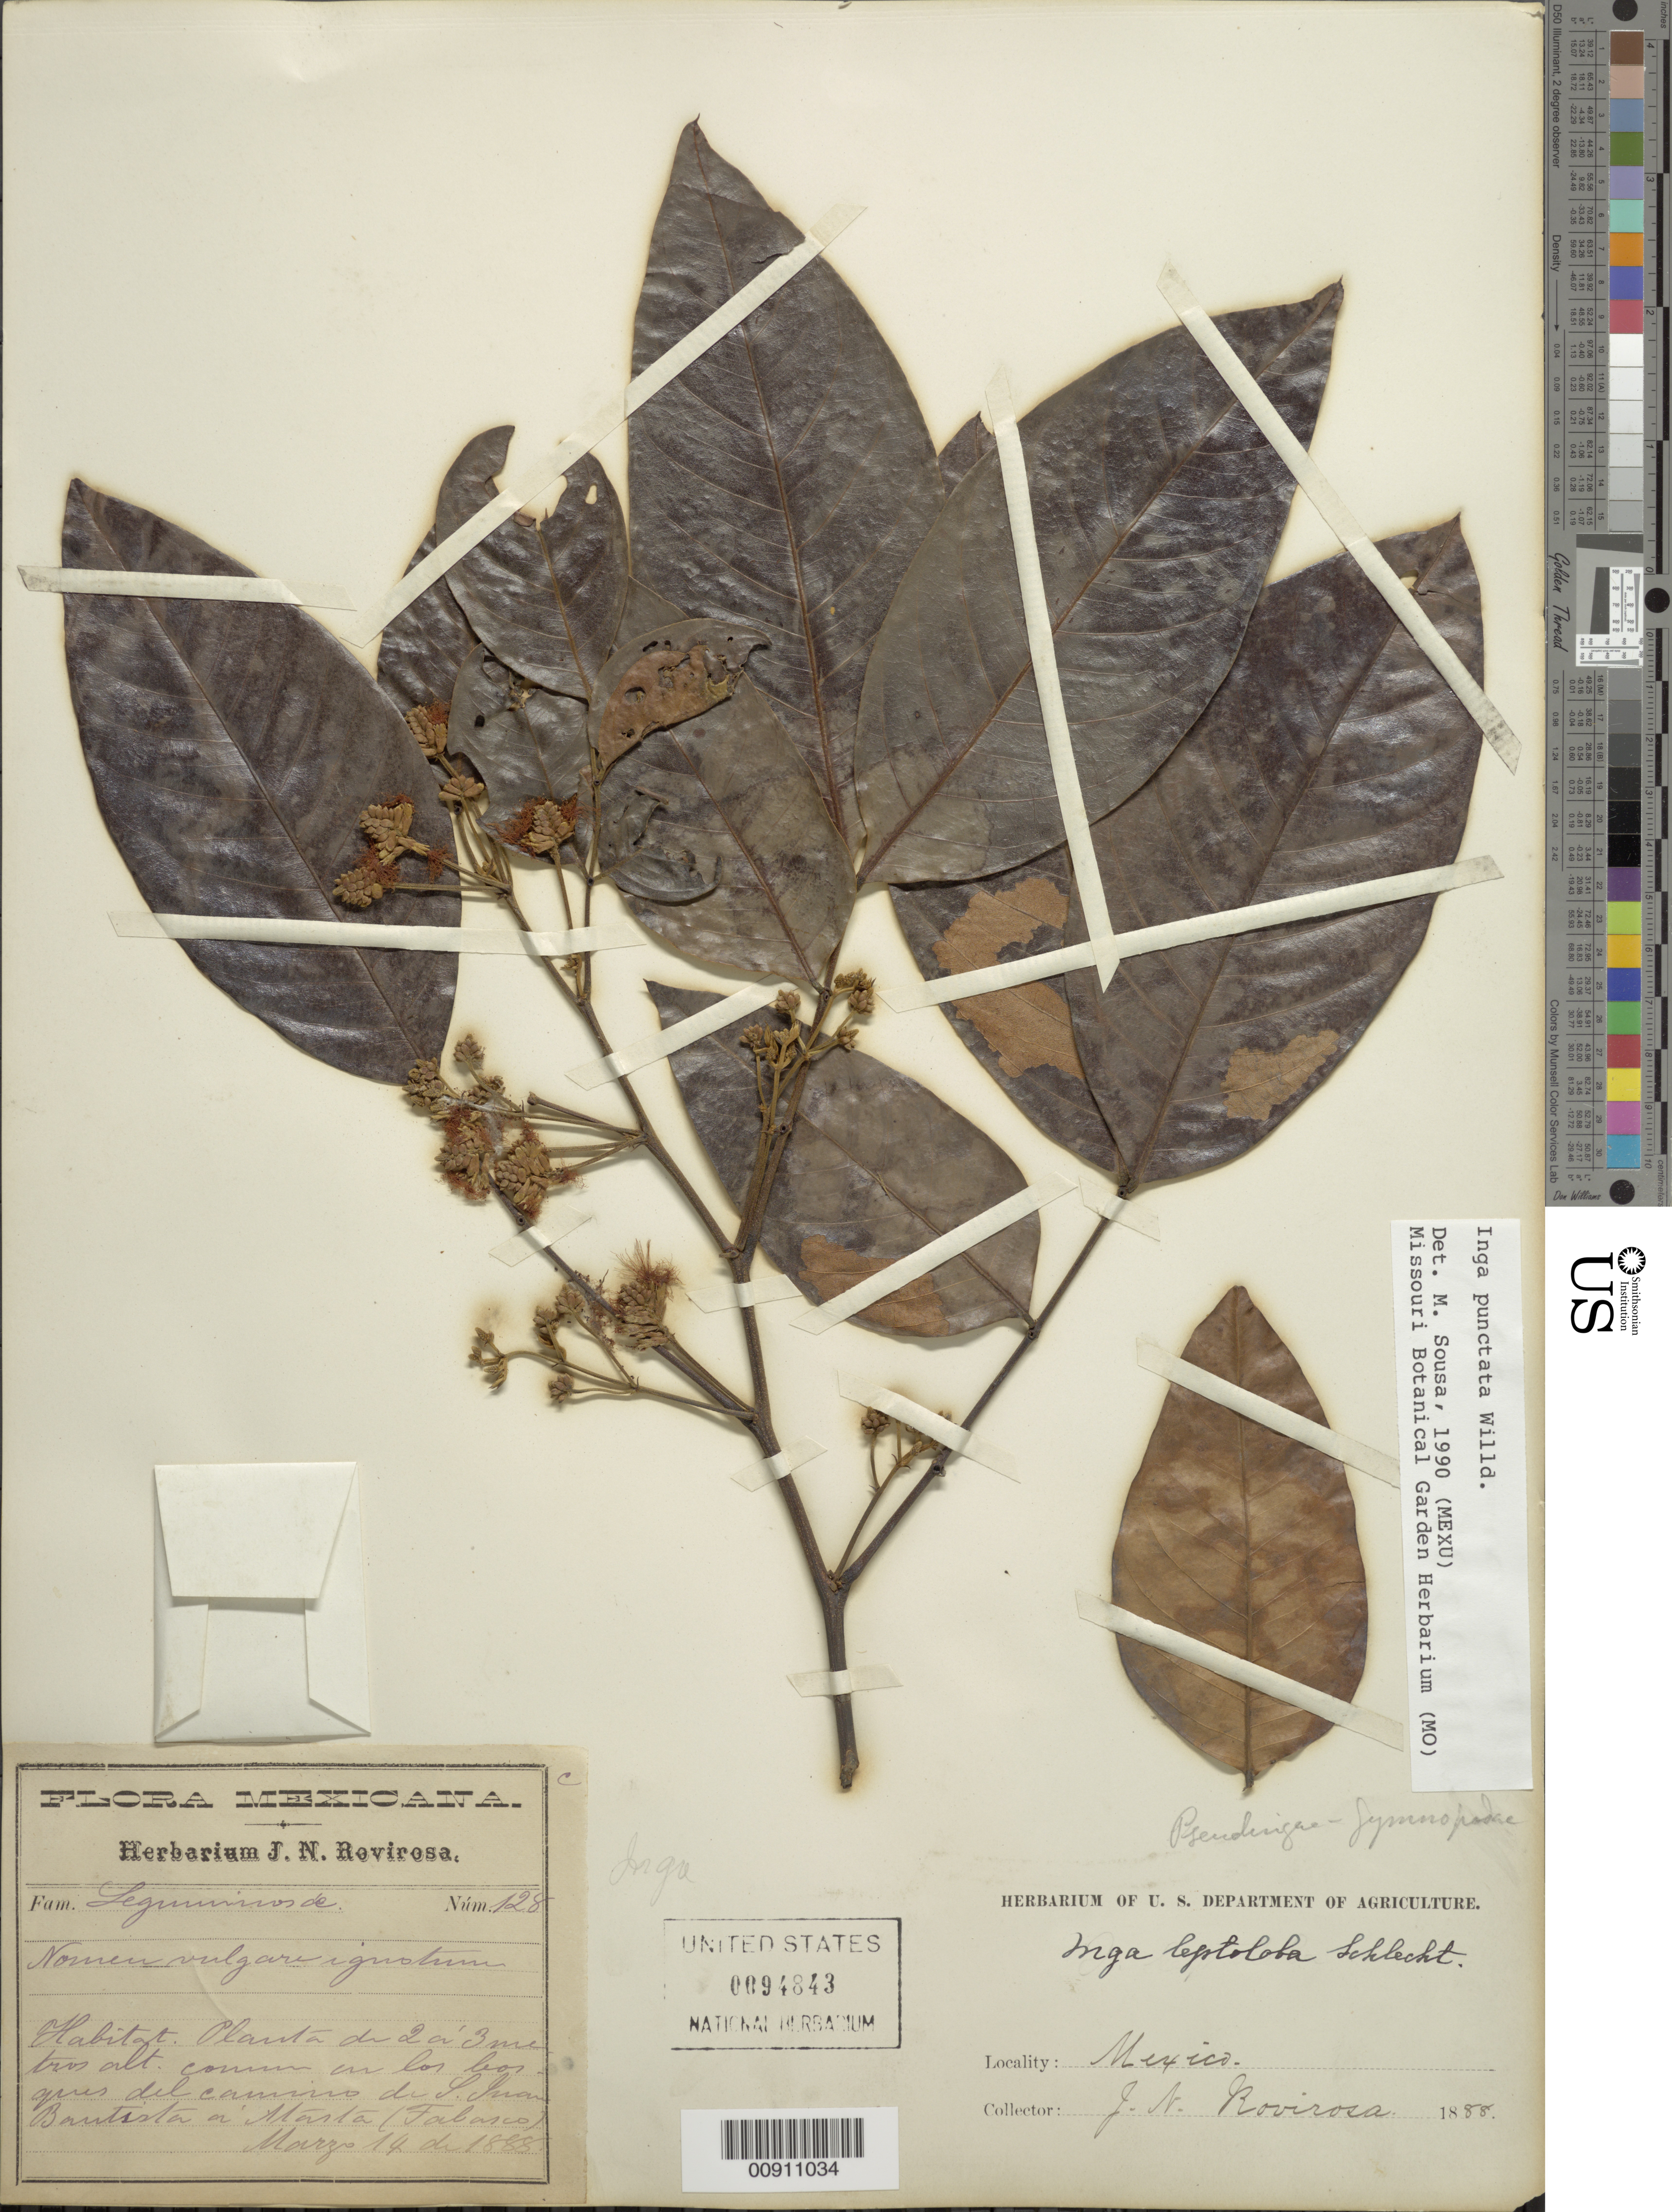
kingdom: Plantae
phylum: Tracheophyta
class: Magnoliopsida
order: Fabales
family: Fabaceae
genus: Inga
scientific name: Inga punctata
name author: Willd.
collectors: J. N. Rovirosa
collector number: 128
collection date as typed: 14 Mar 1888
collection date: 1888-03-14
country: Mexico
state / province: Tabasco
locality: Bosques camino de S. Juan Bautista a Atasta (Tabasco).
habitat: Común en los bosques.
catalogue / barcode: US 94843